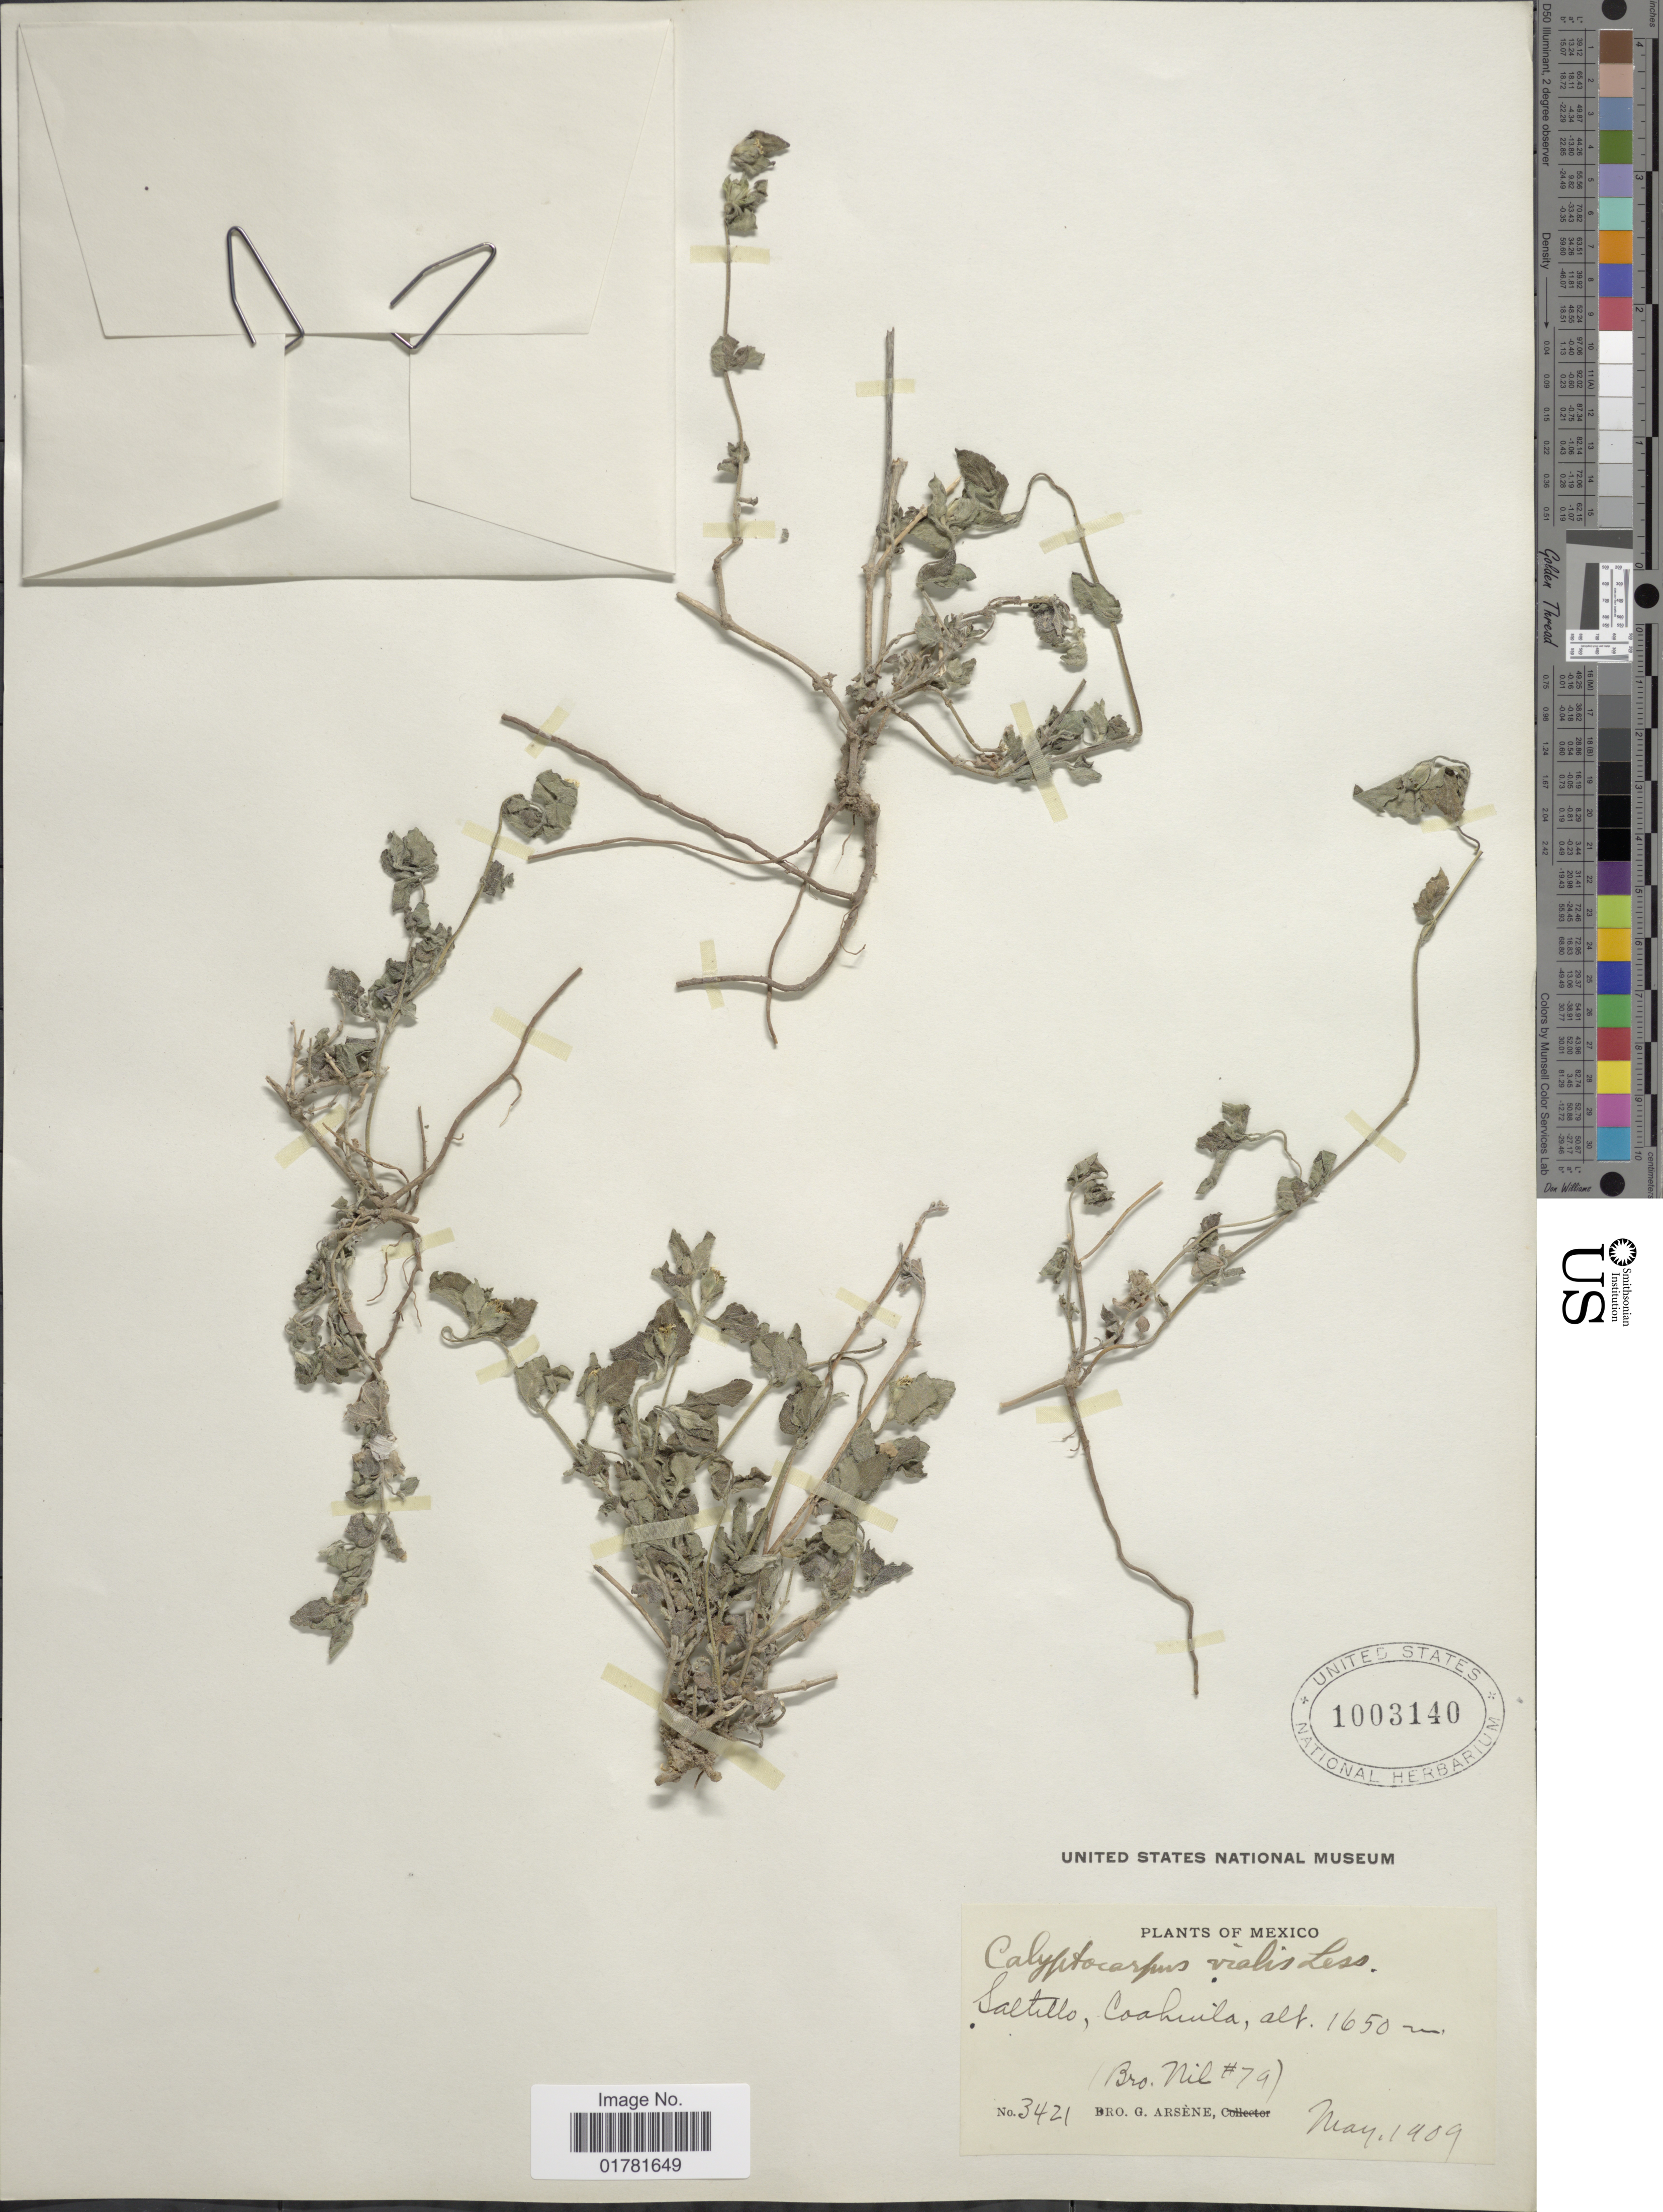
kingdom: Plantae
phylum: Tracheophyta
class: Magnoliopsida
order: Asterales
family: Asteraceae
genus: Calyptocarpus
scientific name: Calyptocarpus vialis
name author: Less.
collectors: Bro. Nil & Bro. G. Arsène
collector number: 79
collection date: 1909-05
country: Mexico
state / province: Coahuila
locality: Saltillo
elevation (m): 1650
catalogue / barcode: US 1003140